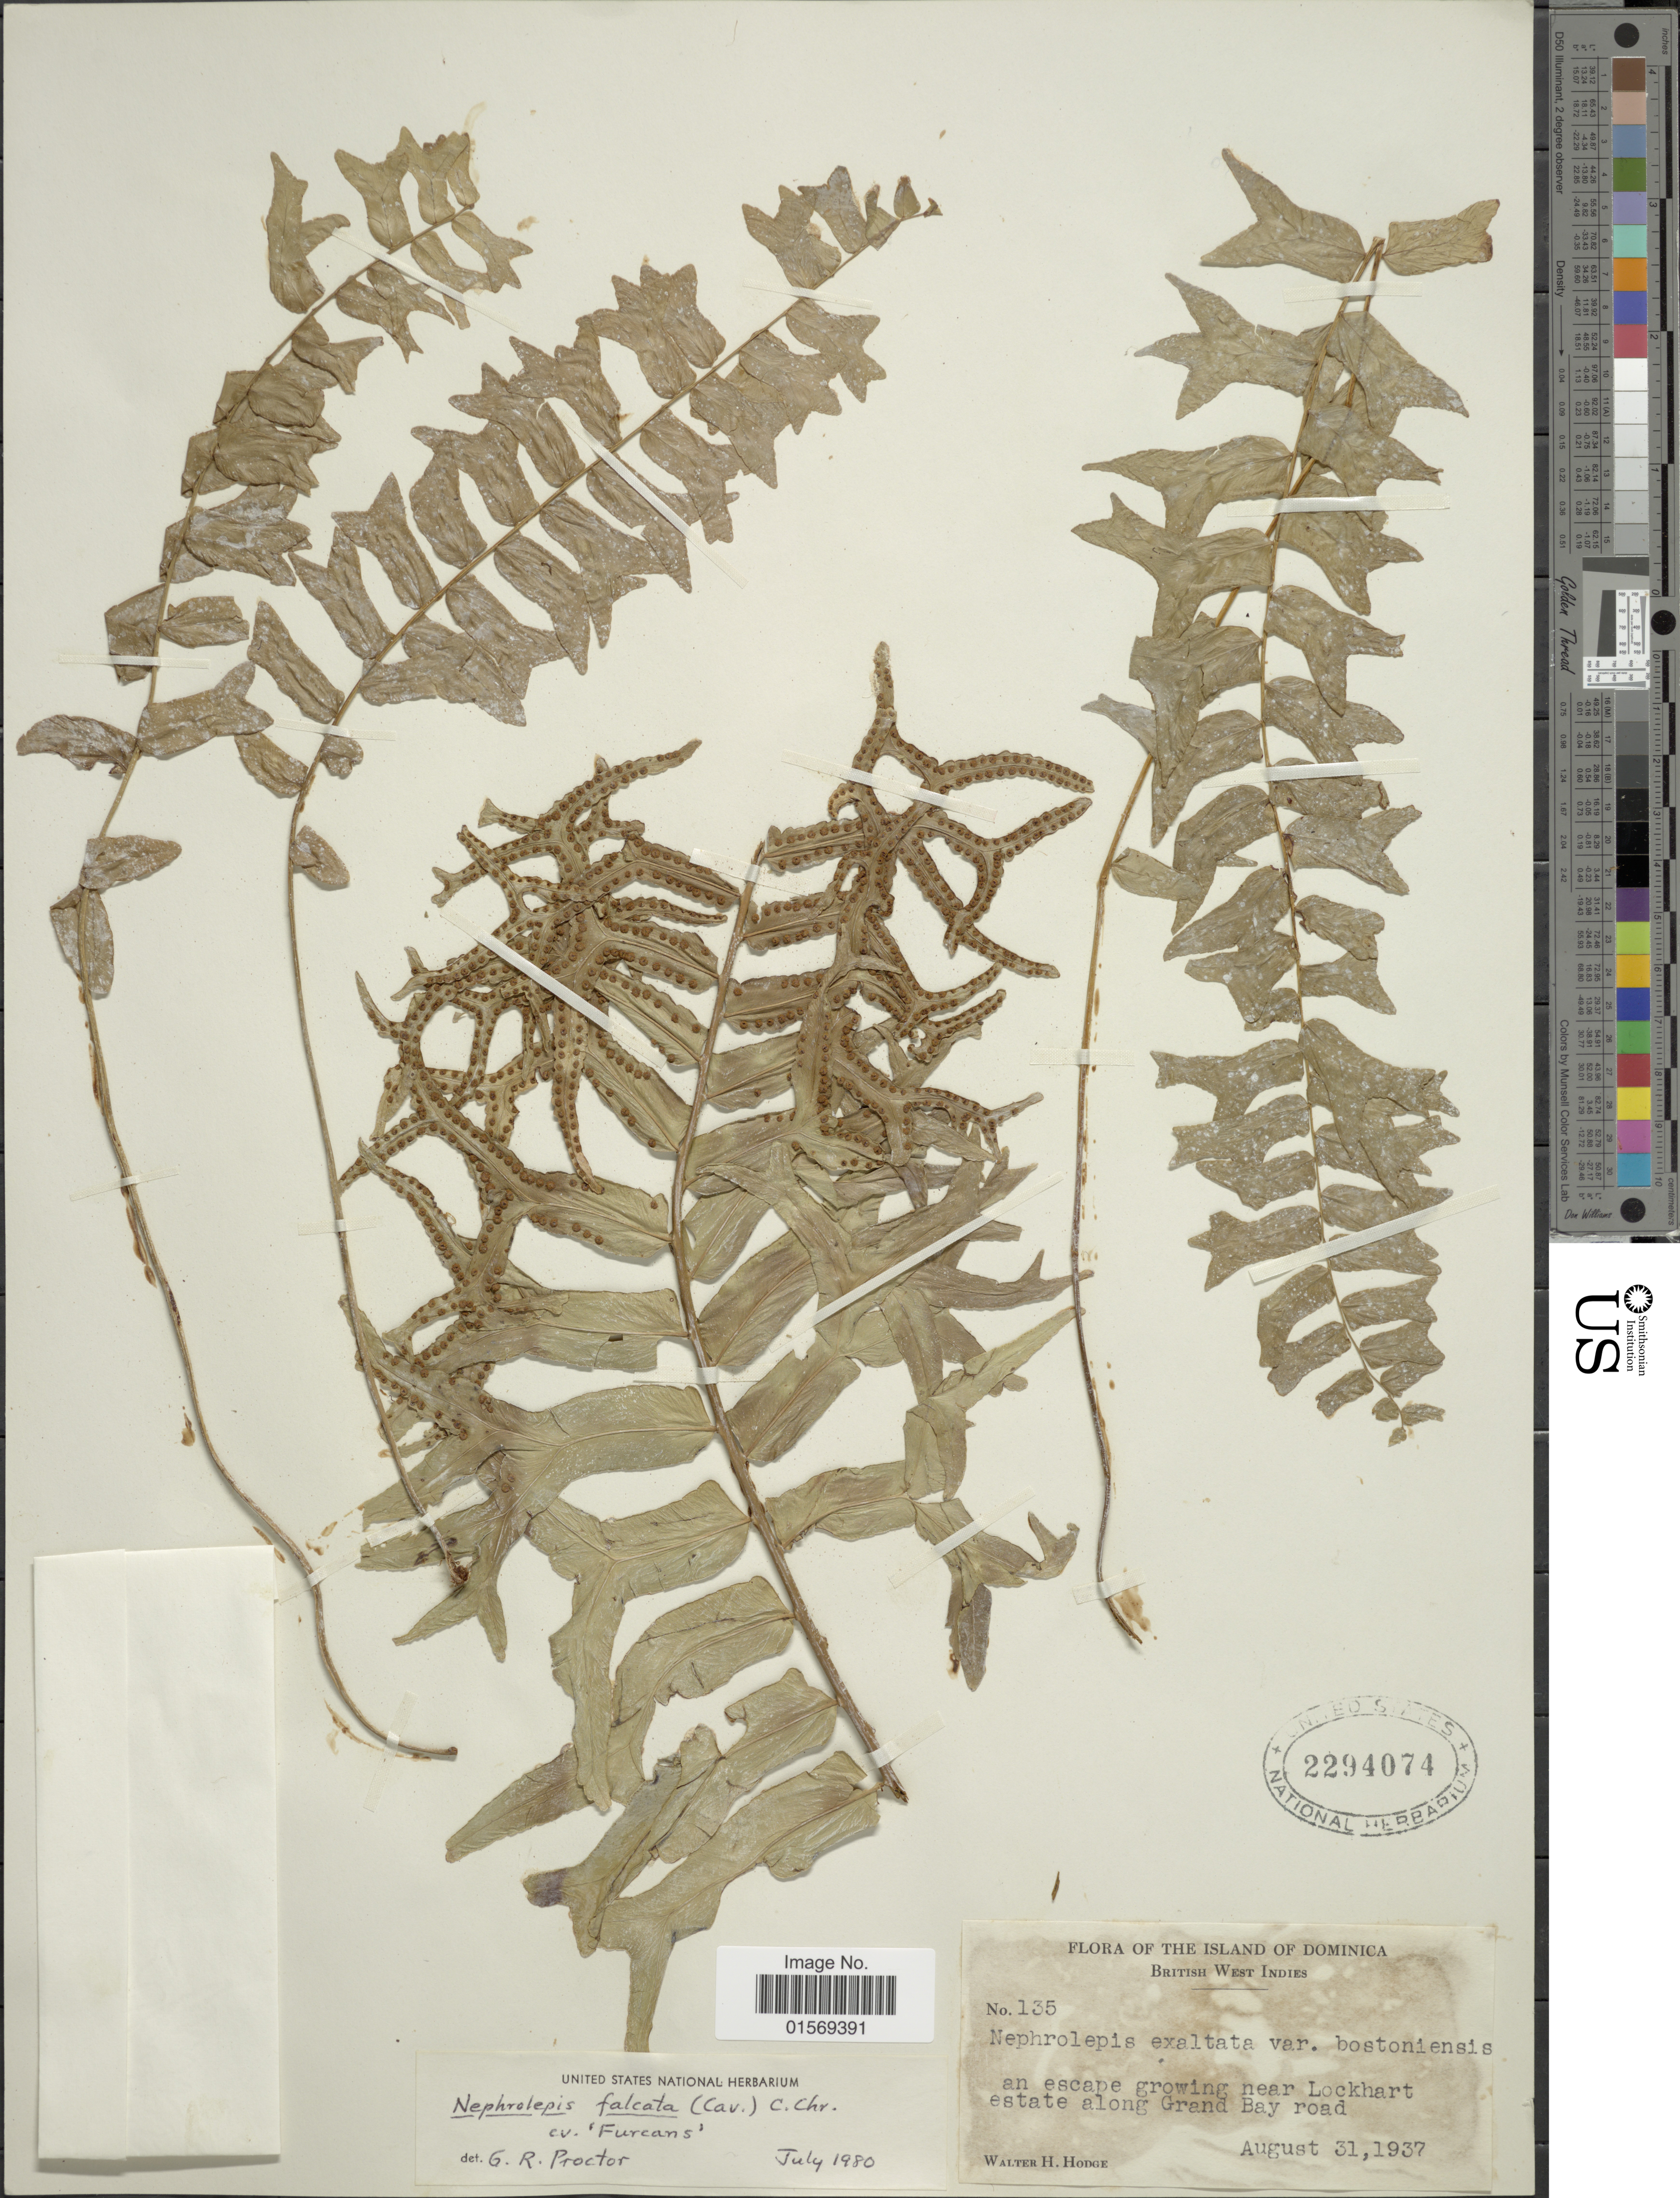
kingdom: Plantae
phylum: Tracheophyta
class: Polypodiopsida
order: Polypodiales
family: Nephrolepidaceae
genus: Nephrolepis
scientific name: Nephrolepis falcata 'Furcans'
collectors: W. Hodge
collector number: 135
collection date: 1937-08-31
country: Dominica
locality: Island of Dominica, British West Indies, near Lockhart estate along Grand Bay road.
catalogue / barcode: US 2294074